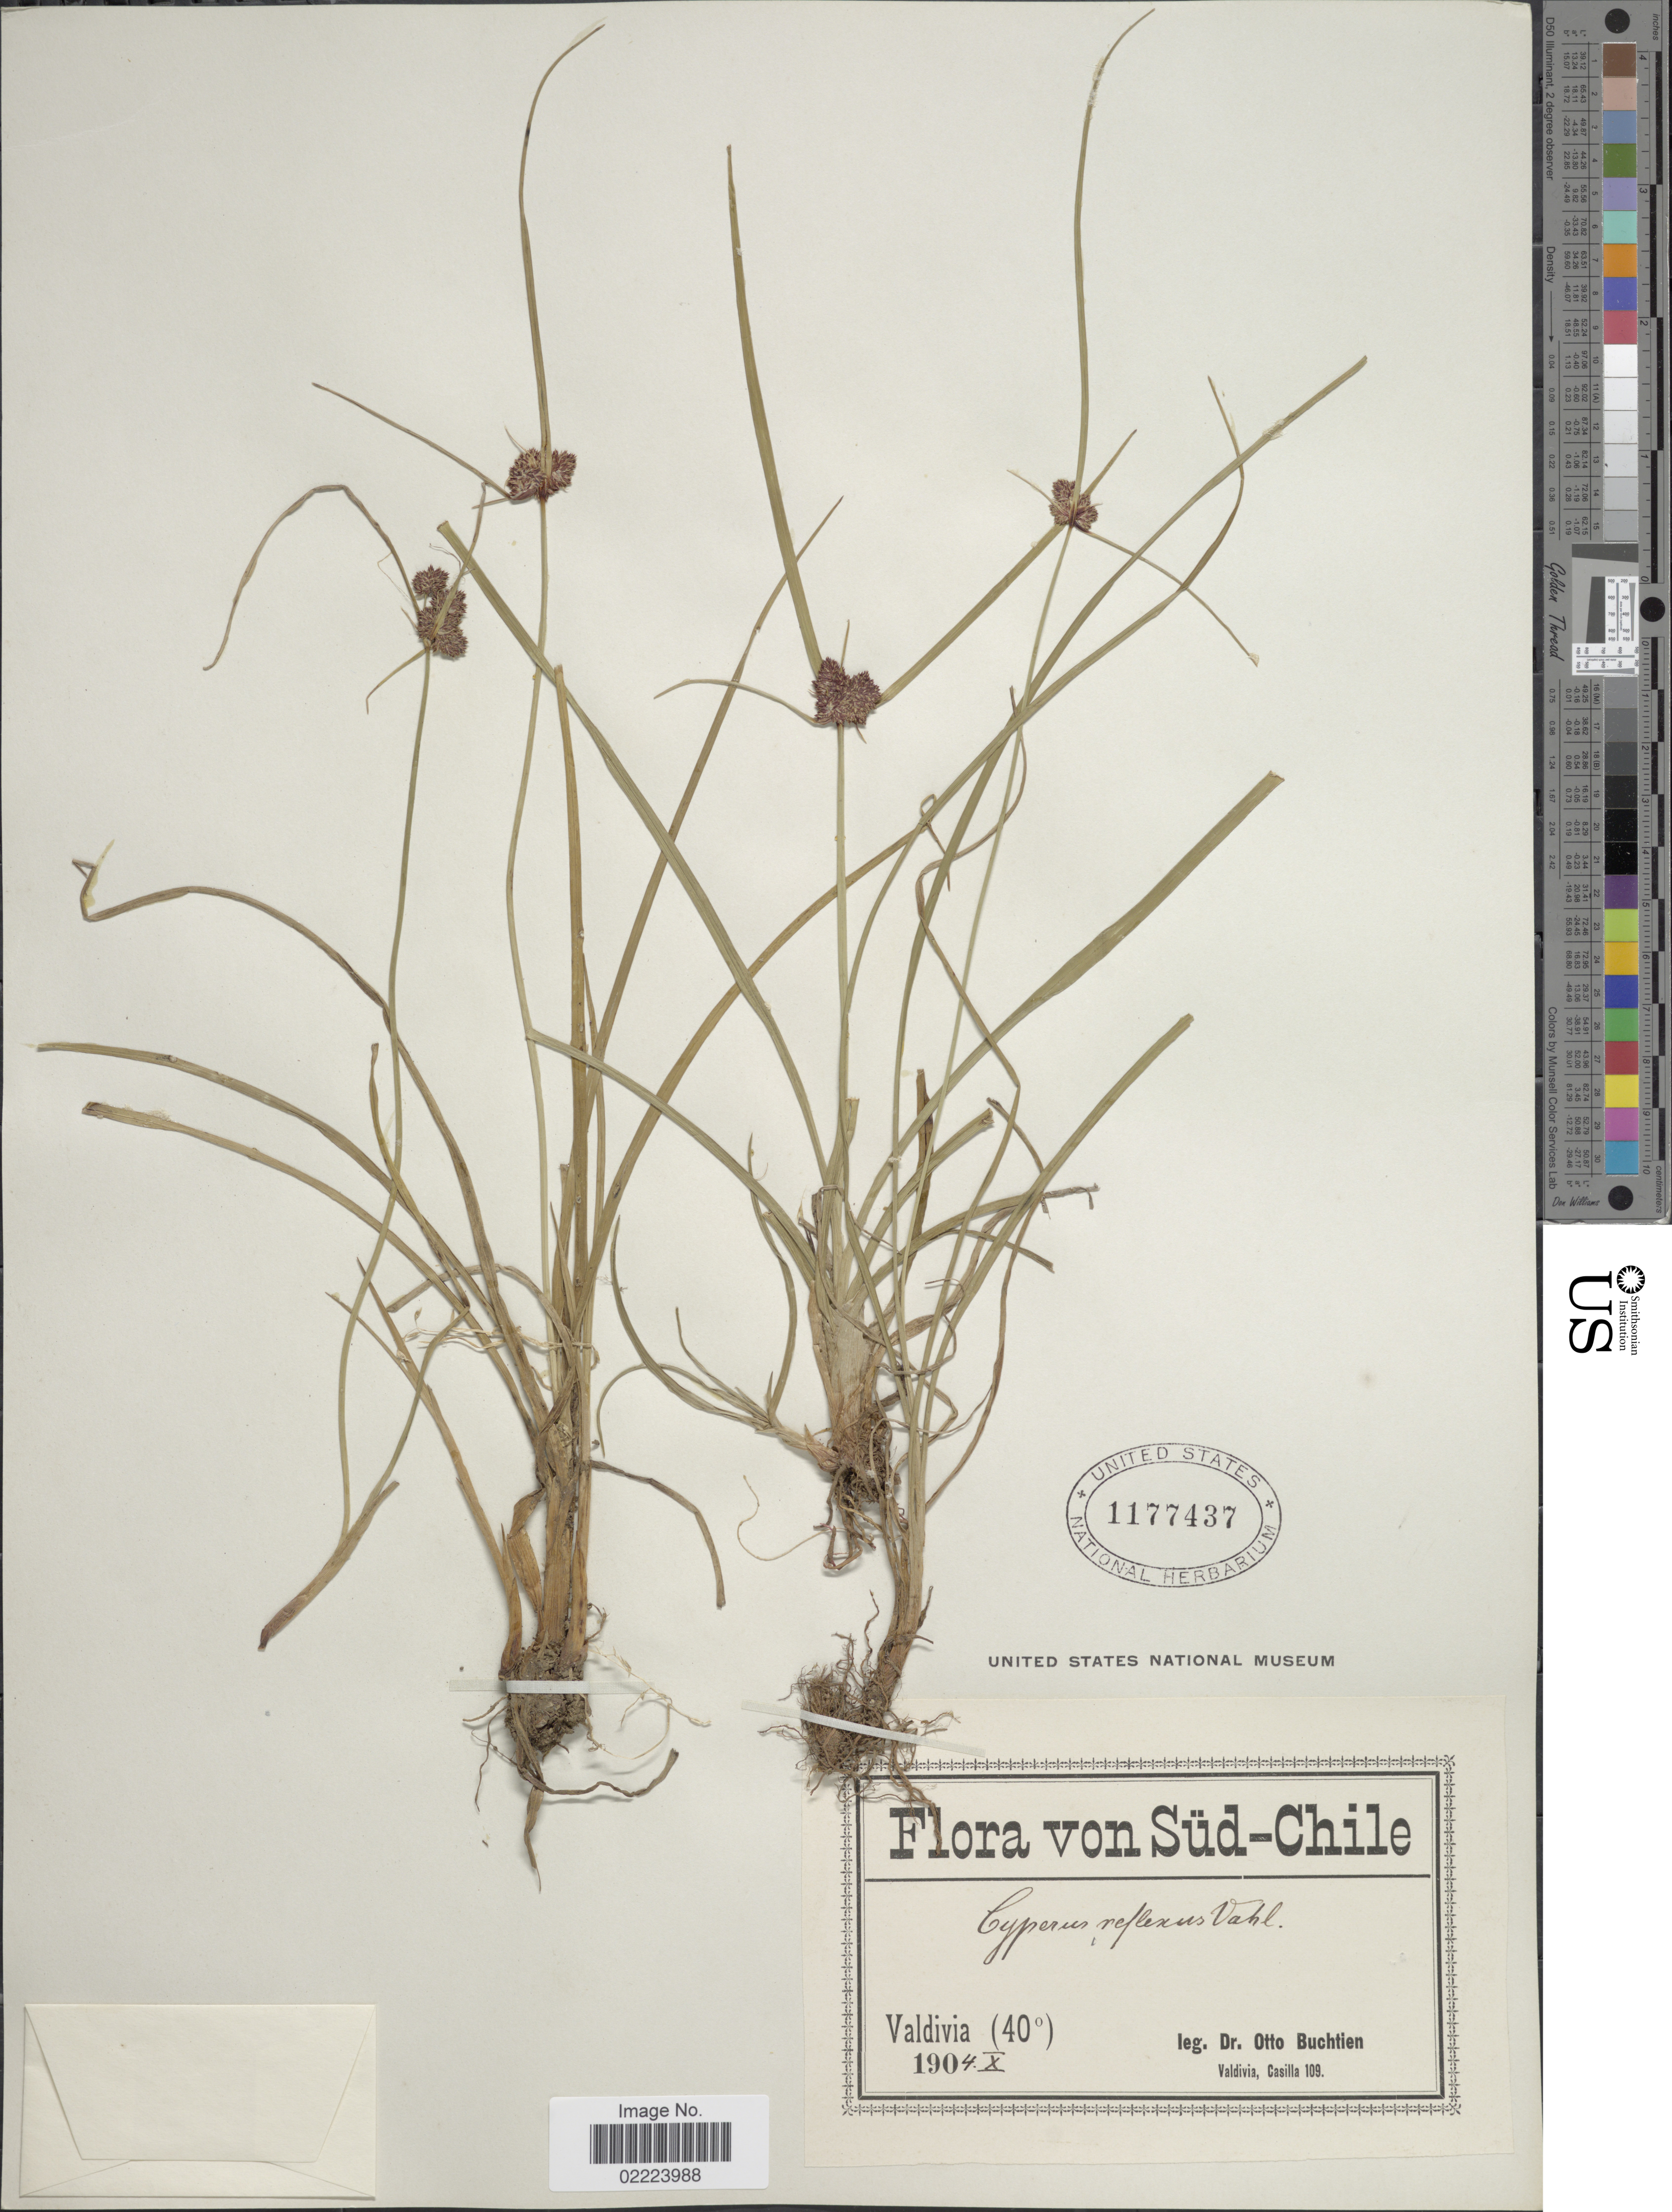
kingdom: Plantae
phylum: Tracheophyta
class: Liliopsida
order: Poales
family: Cyperaceae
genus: Cyperus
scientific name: Cyperus reflexus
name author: Vahl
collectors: O. Buchtien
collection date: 1904-10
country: Chile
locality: Sud-Chile, Valdivia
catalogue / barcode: US 1177437